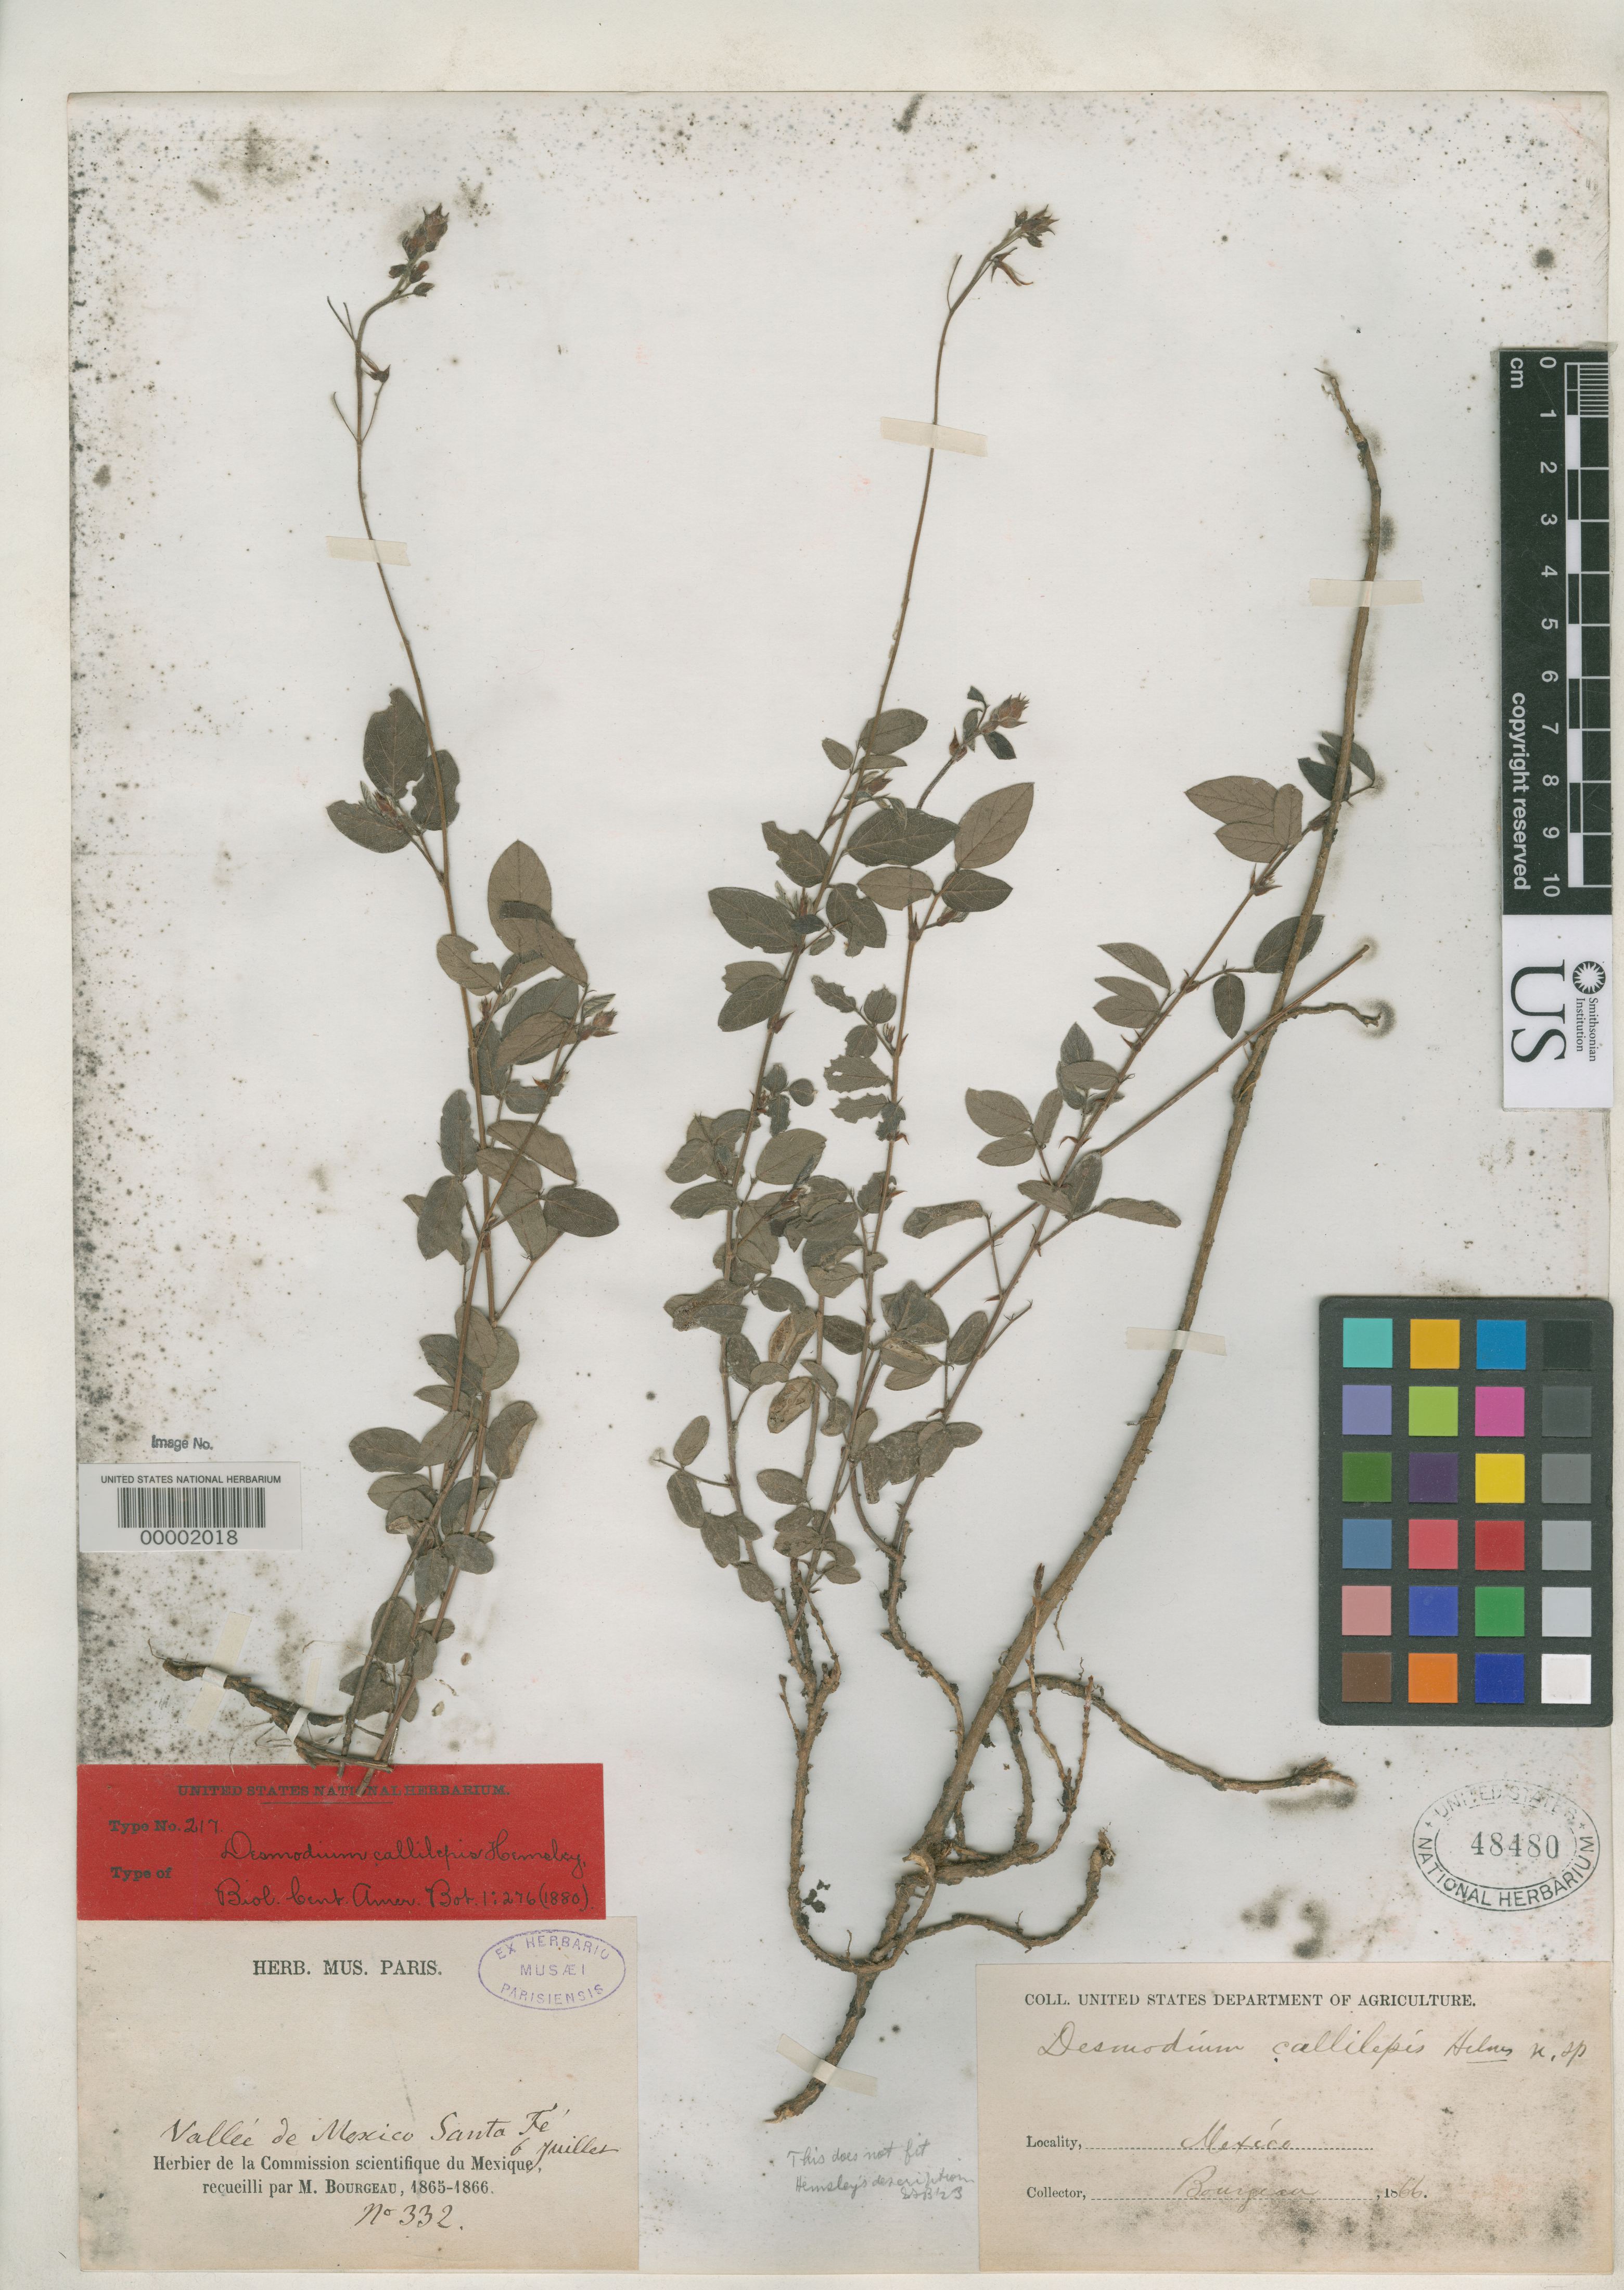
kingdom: Plantae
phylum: Tracheophyta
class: Magnoliopsida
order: Fabales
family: Fabaceae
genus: Desmodium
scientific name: Desmodium callilepis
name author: Hemsl.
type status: Isosyntype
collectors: E. Bourgeau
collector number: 332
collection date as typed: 06 Jul 1865 or 06 Jul 1866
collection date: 1865-07-06 or 1866-07-06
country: Mexico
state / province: México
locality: Valle de Mexico, Santa Fe.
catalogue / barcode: US 48480